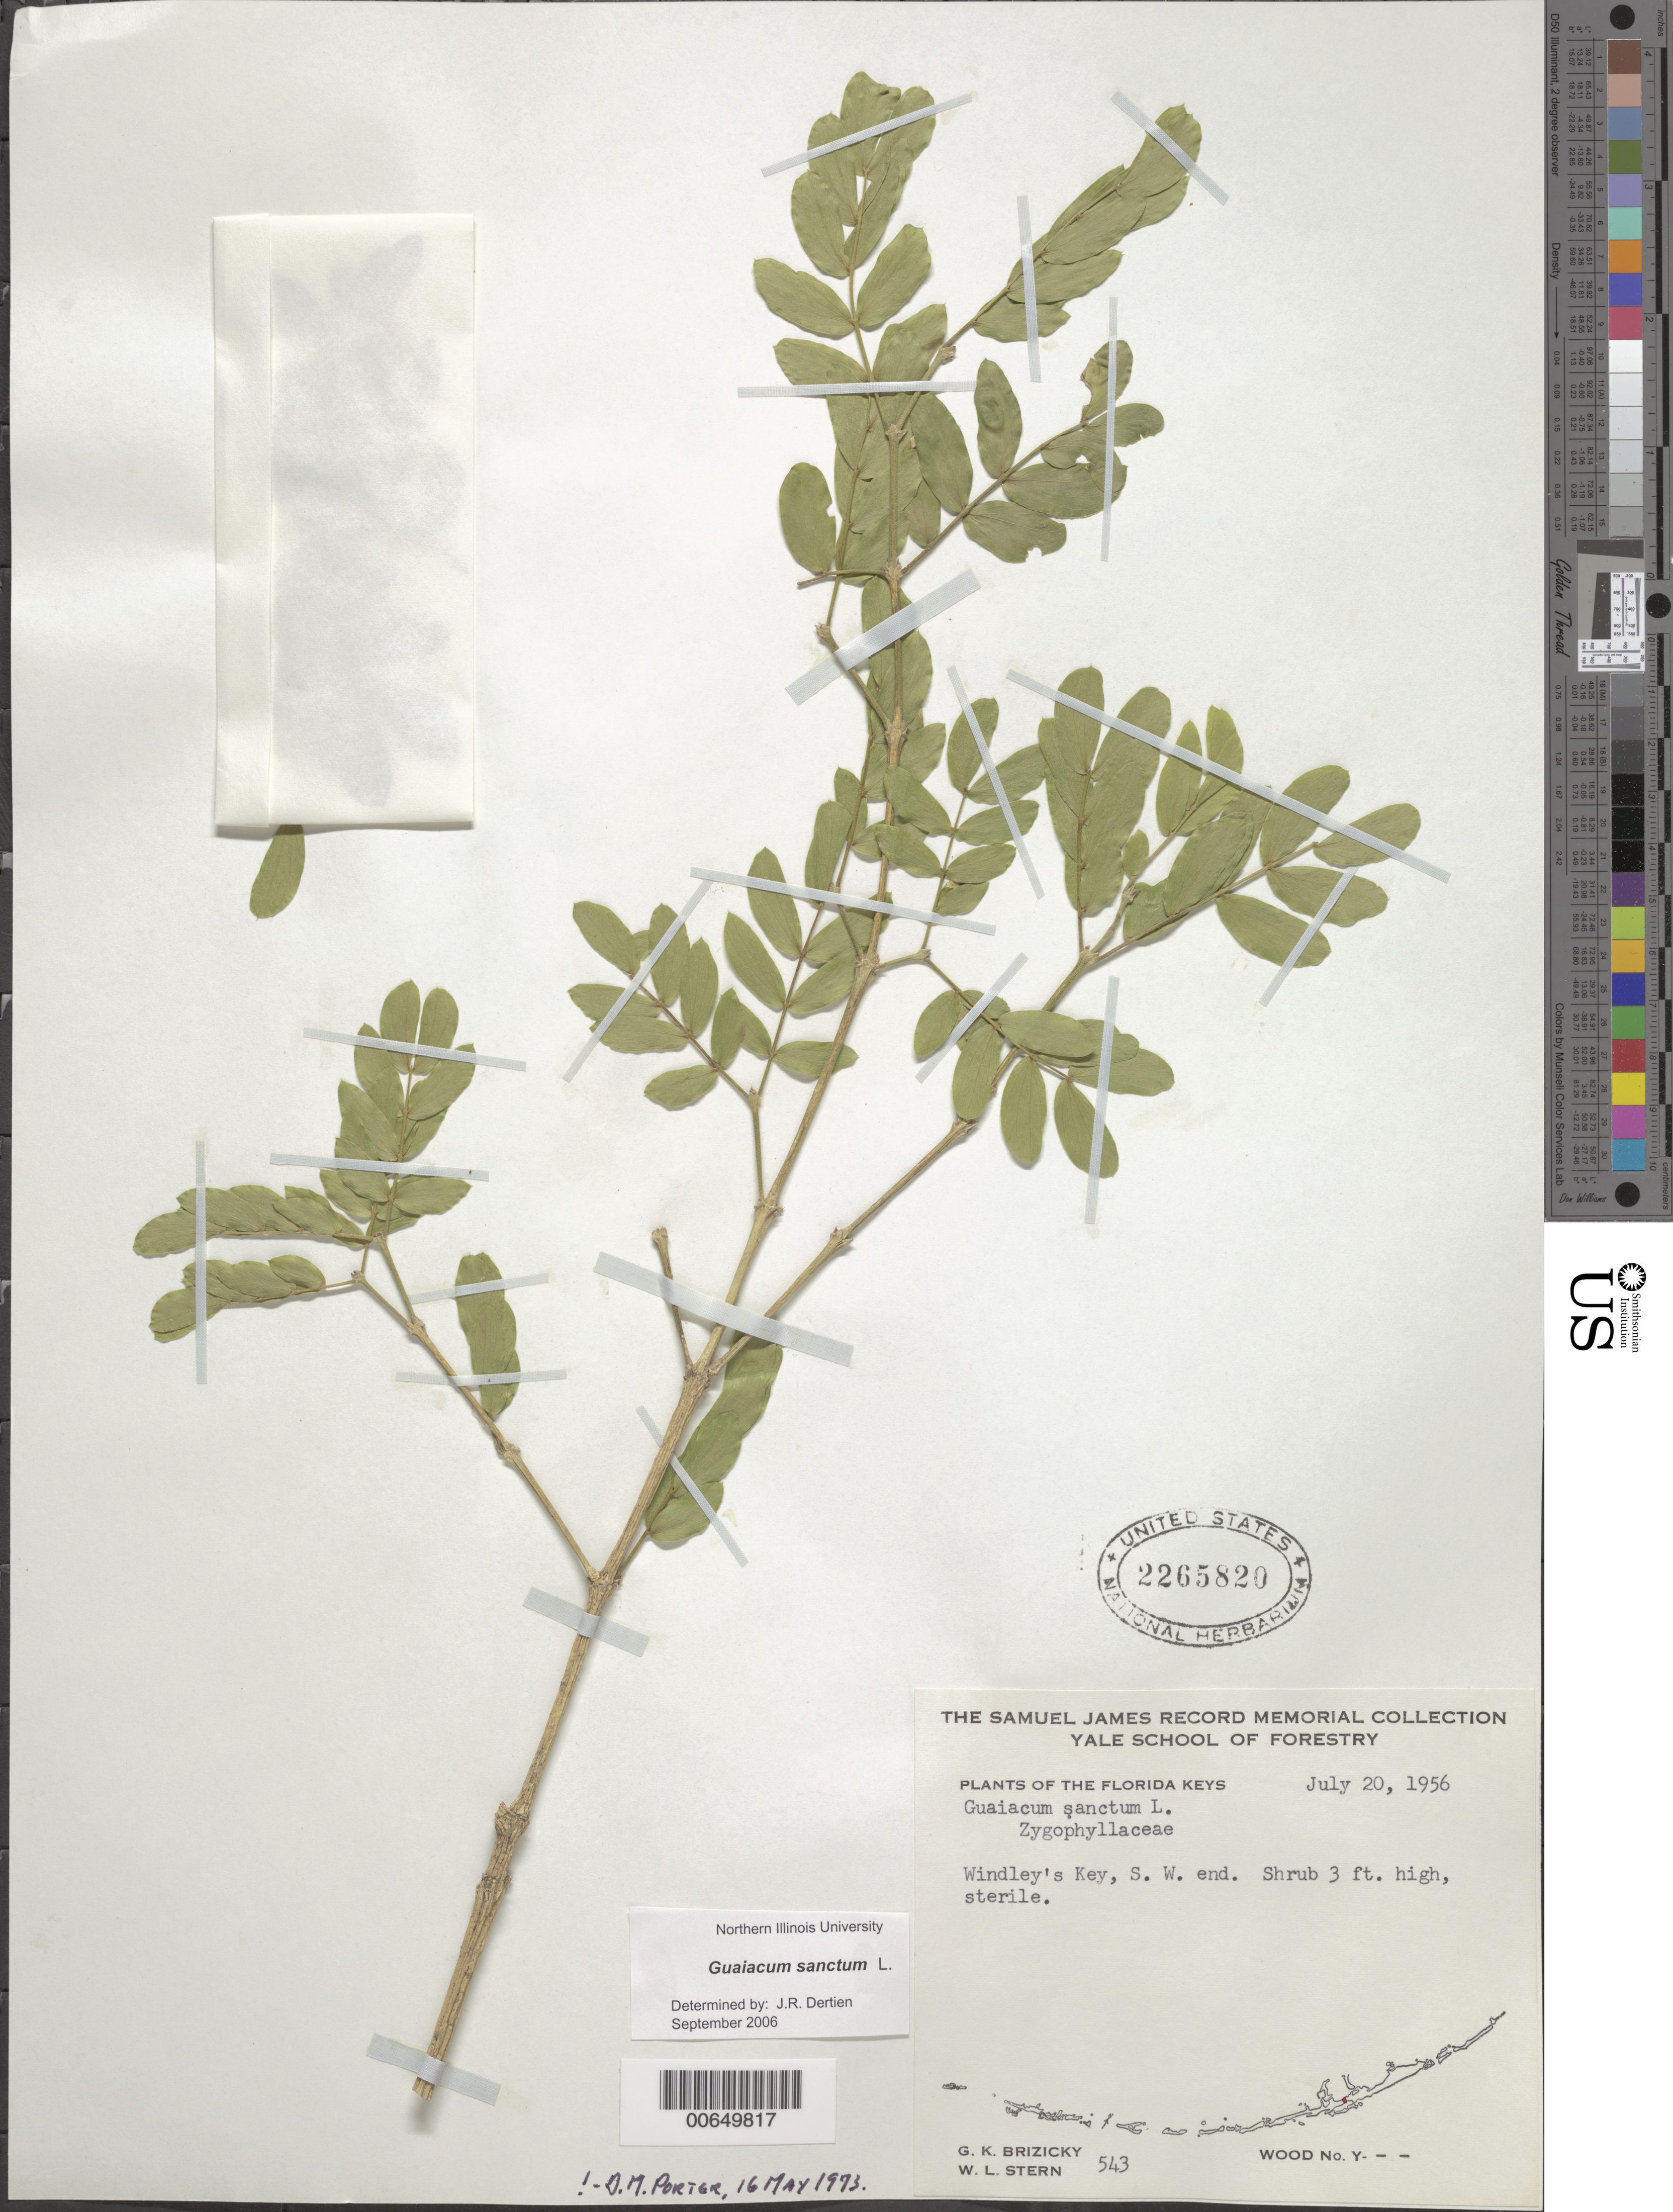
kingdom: Plantae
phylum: Tracheophyta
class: Magnoliopsida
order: Zygophyllales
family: Zygophyllaceae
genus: Guaiacum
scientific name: Guaiacum sanctum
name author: L.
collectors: G. K. Brizicky & W. L. Stern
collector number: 543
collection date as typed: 20 Jul 1956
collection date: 1956-07-20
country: United States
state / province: Florida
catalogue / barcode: US 2265820